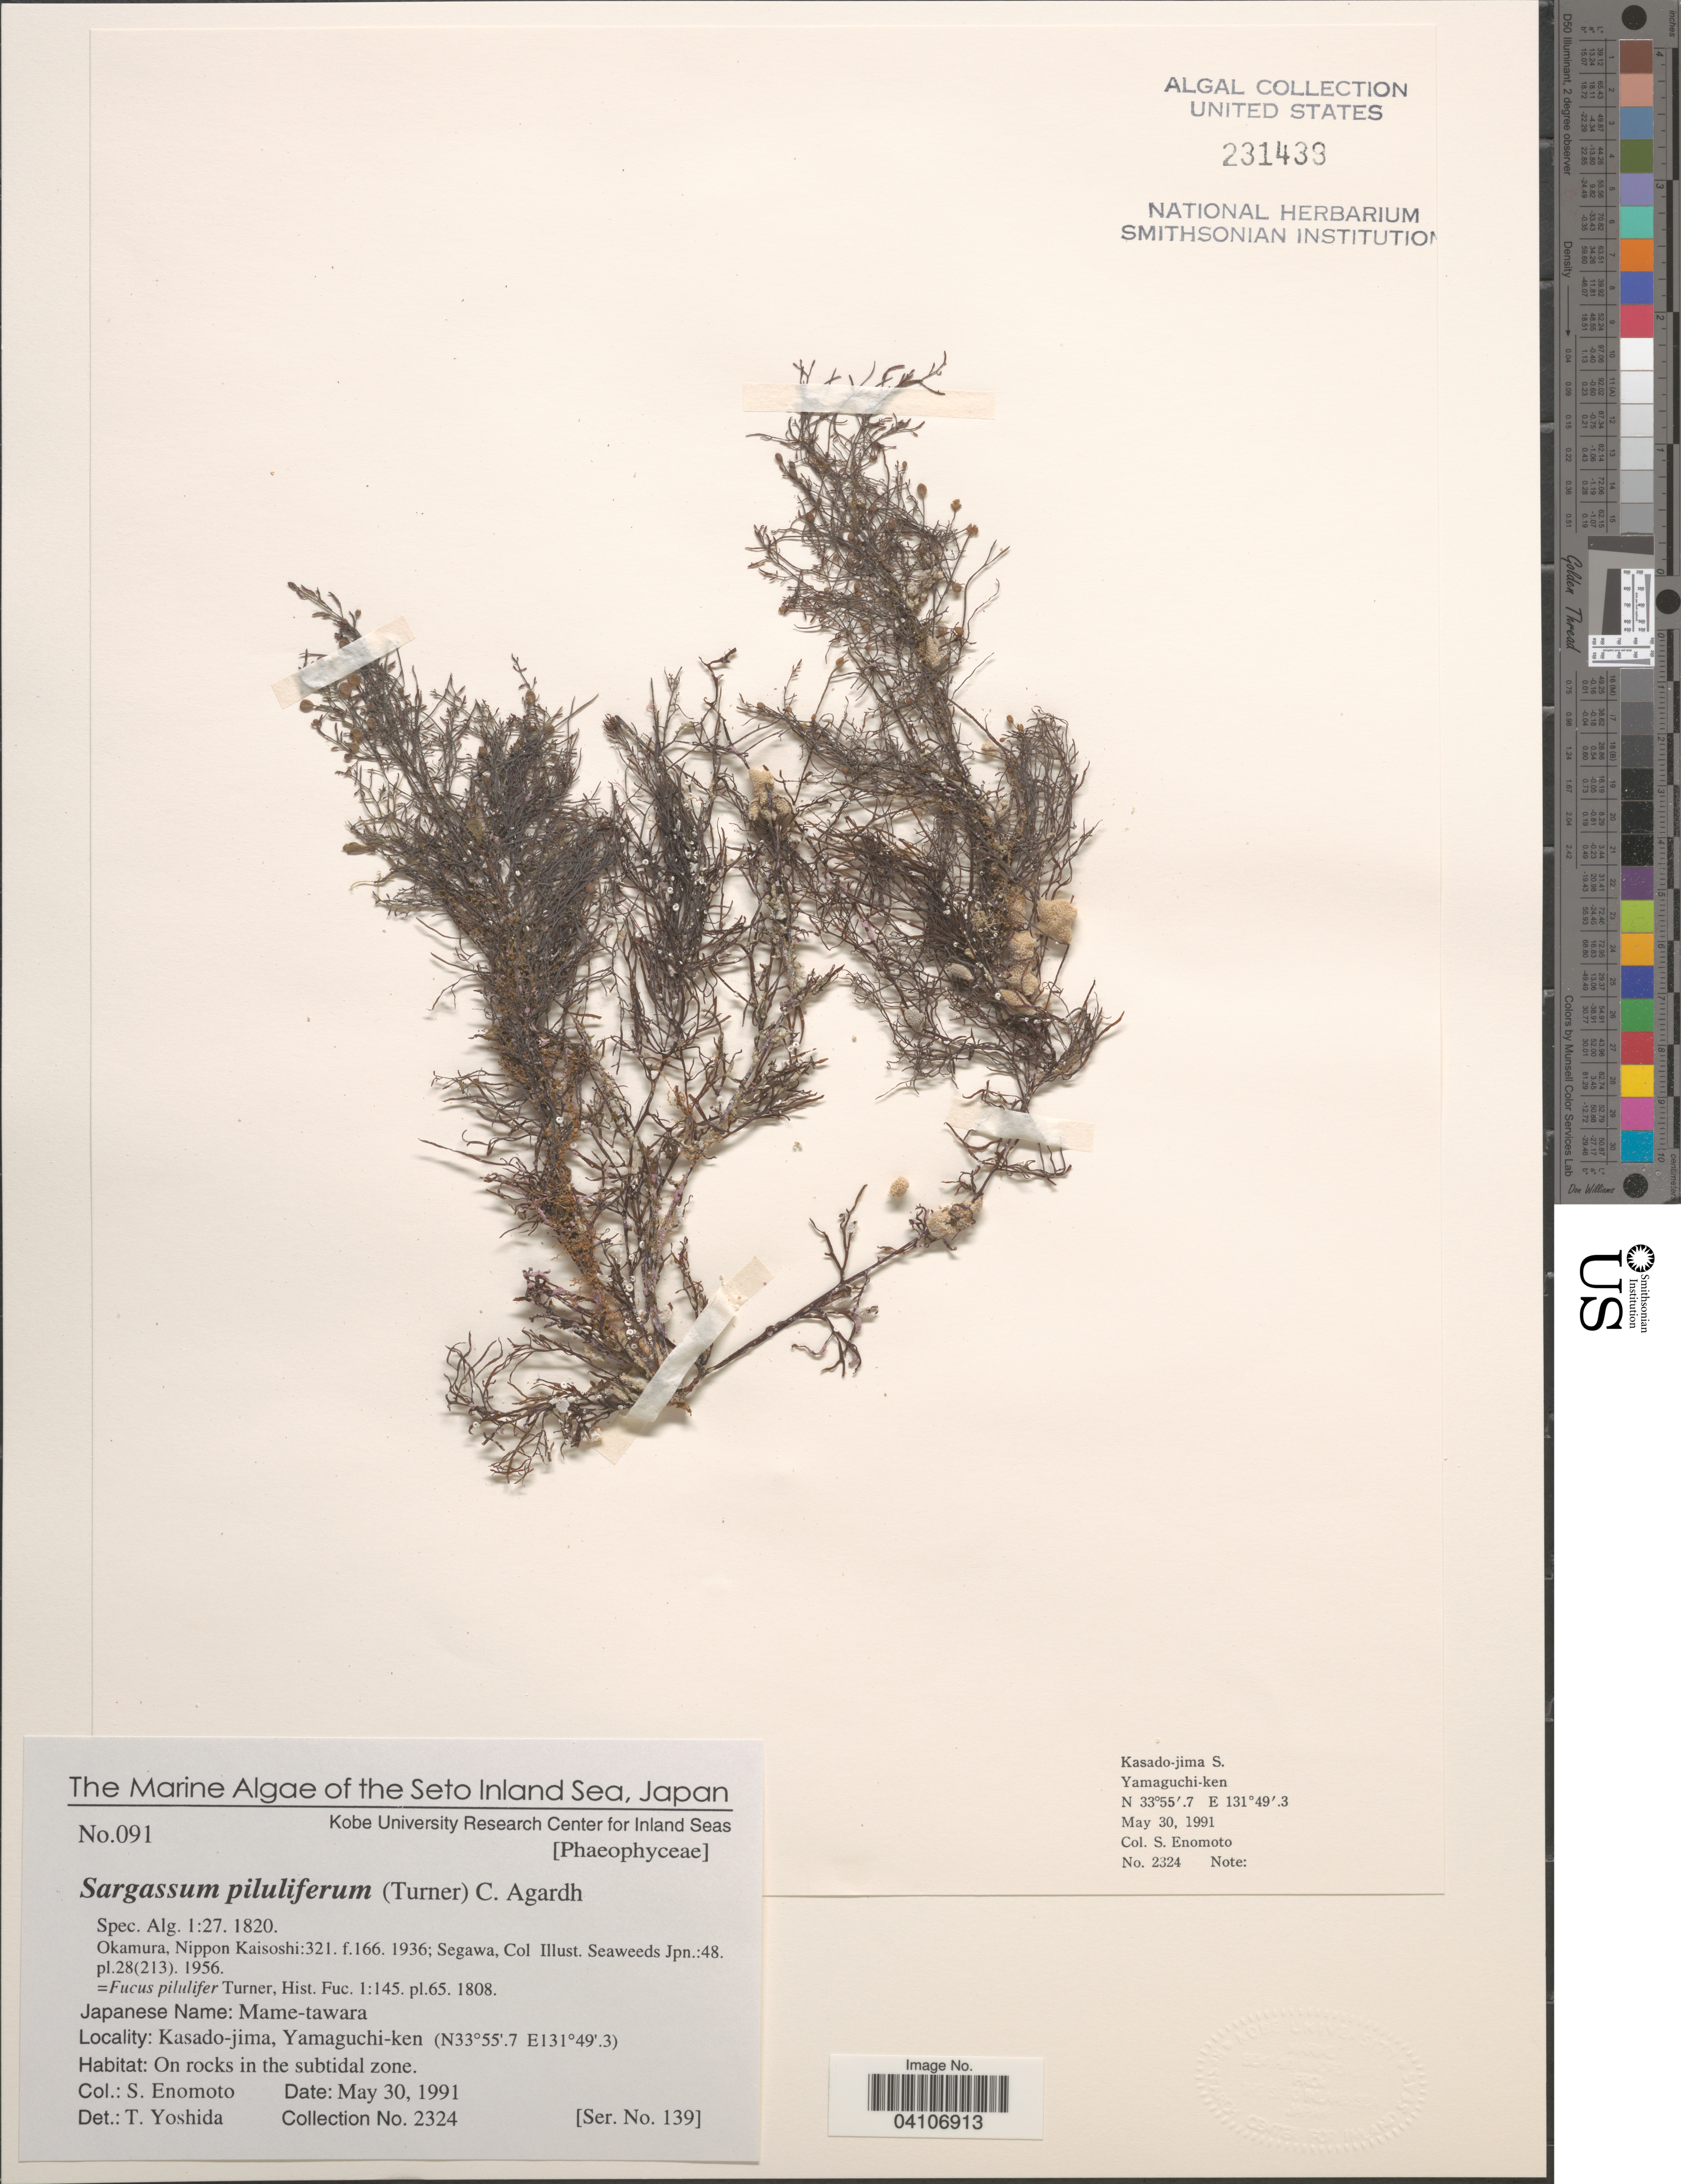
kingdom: Chromista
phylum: Ochrophyta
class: Phaeophyceae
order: Fucales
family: Sargassaceae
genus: Sargassum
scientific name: Sargassum piluliferum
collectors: S. Enomoto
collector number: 2324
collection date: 1991-05-30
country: Japan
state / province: Yamaguti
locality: The Seto Inland Sea. Kasado-jima, Yamaguchi-ken. On rocks in the subtidal zone.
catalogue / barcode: US 231439